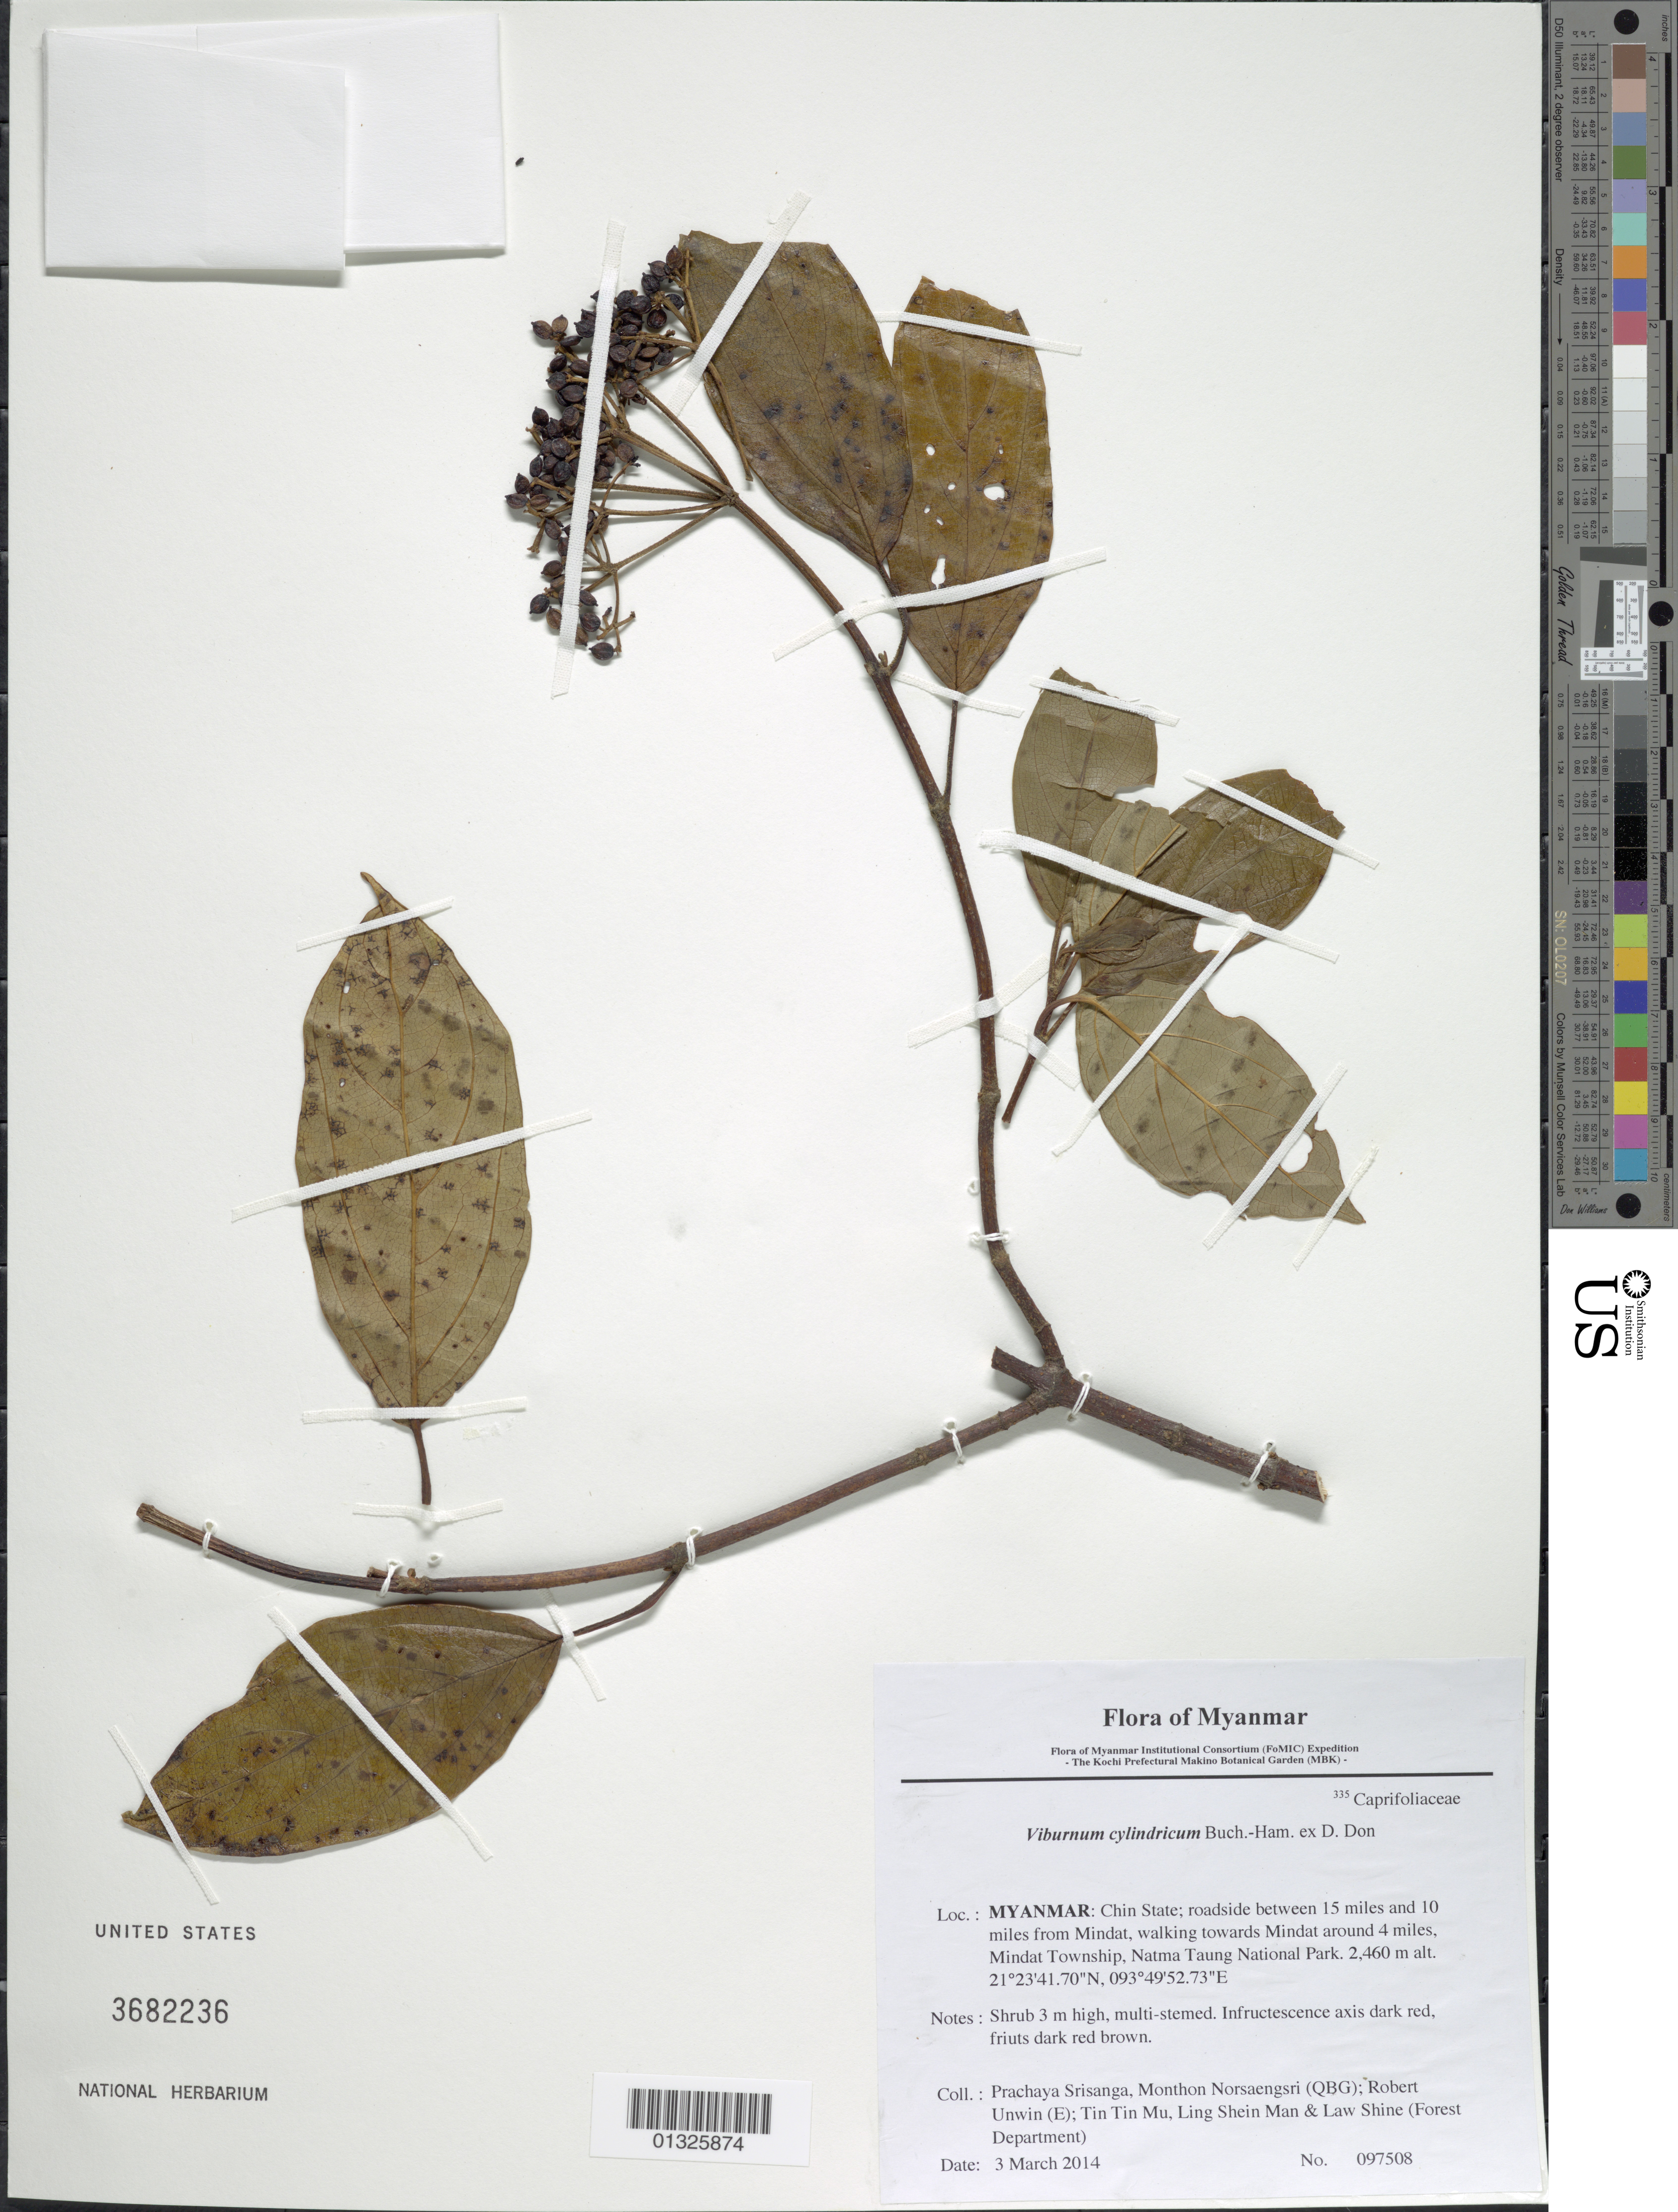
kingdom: Plantae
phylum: Tracheophyta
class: Magnoliopsida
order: Dipsacales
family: Viburnaceae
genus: Viburnum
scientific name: Viburnum cylindricum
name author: Buch.-Ham.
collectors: P. Srisanga, M. Norsaengsri, R. Unwin, Tin Tin Mu, Ling Shein Man & L. Shine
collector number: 97508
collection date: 2014-03-03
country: Myanmar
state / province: Chin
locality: Roadside between 15 miles and 10 miles from Mindat, walking towards Mindat around 4 miles, Mindat Township, Natma Taung National Park.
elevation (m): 2460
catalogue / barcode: US 3682236